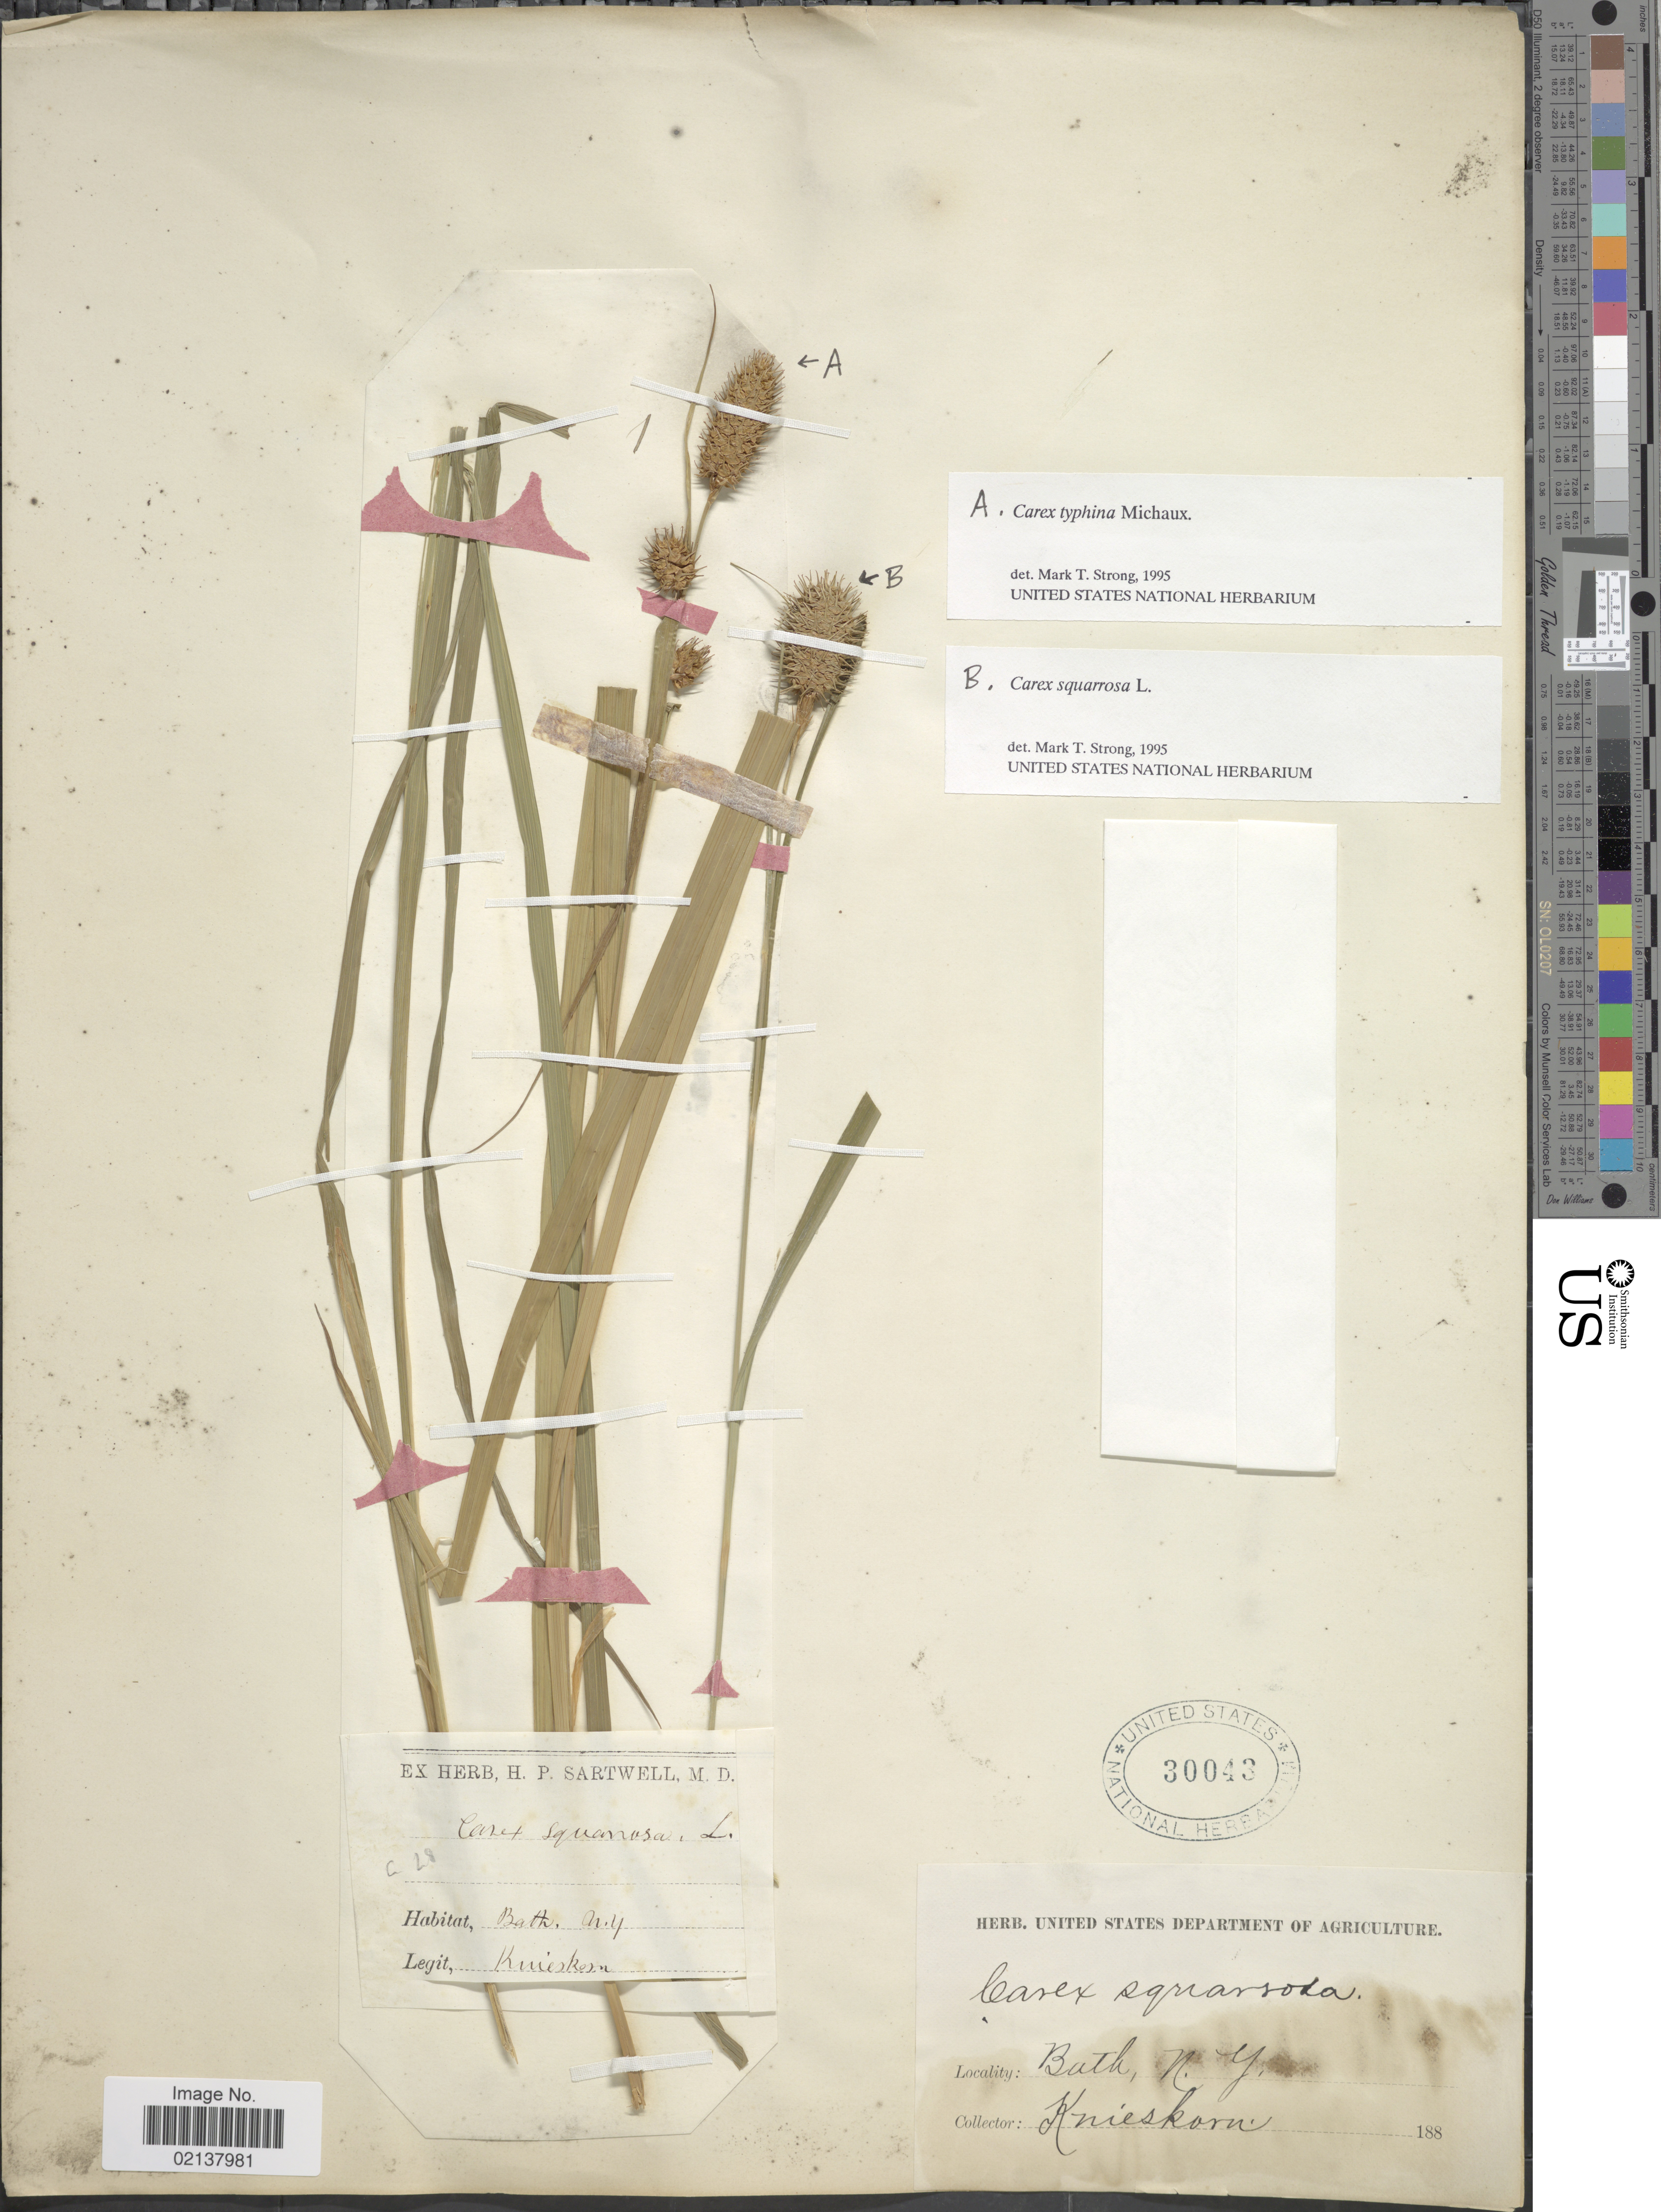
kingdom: Plantae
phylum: Tracheophyta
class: Liliopsida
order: Poales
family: Cyperaceae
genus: Carex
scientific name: Carex typhina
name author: Michx.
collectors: Knieskern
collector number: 28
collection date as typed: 188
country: United States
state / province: New York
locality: Bath,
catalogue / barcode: US 30043